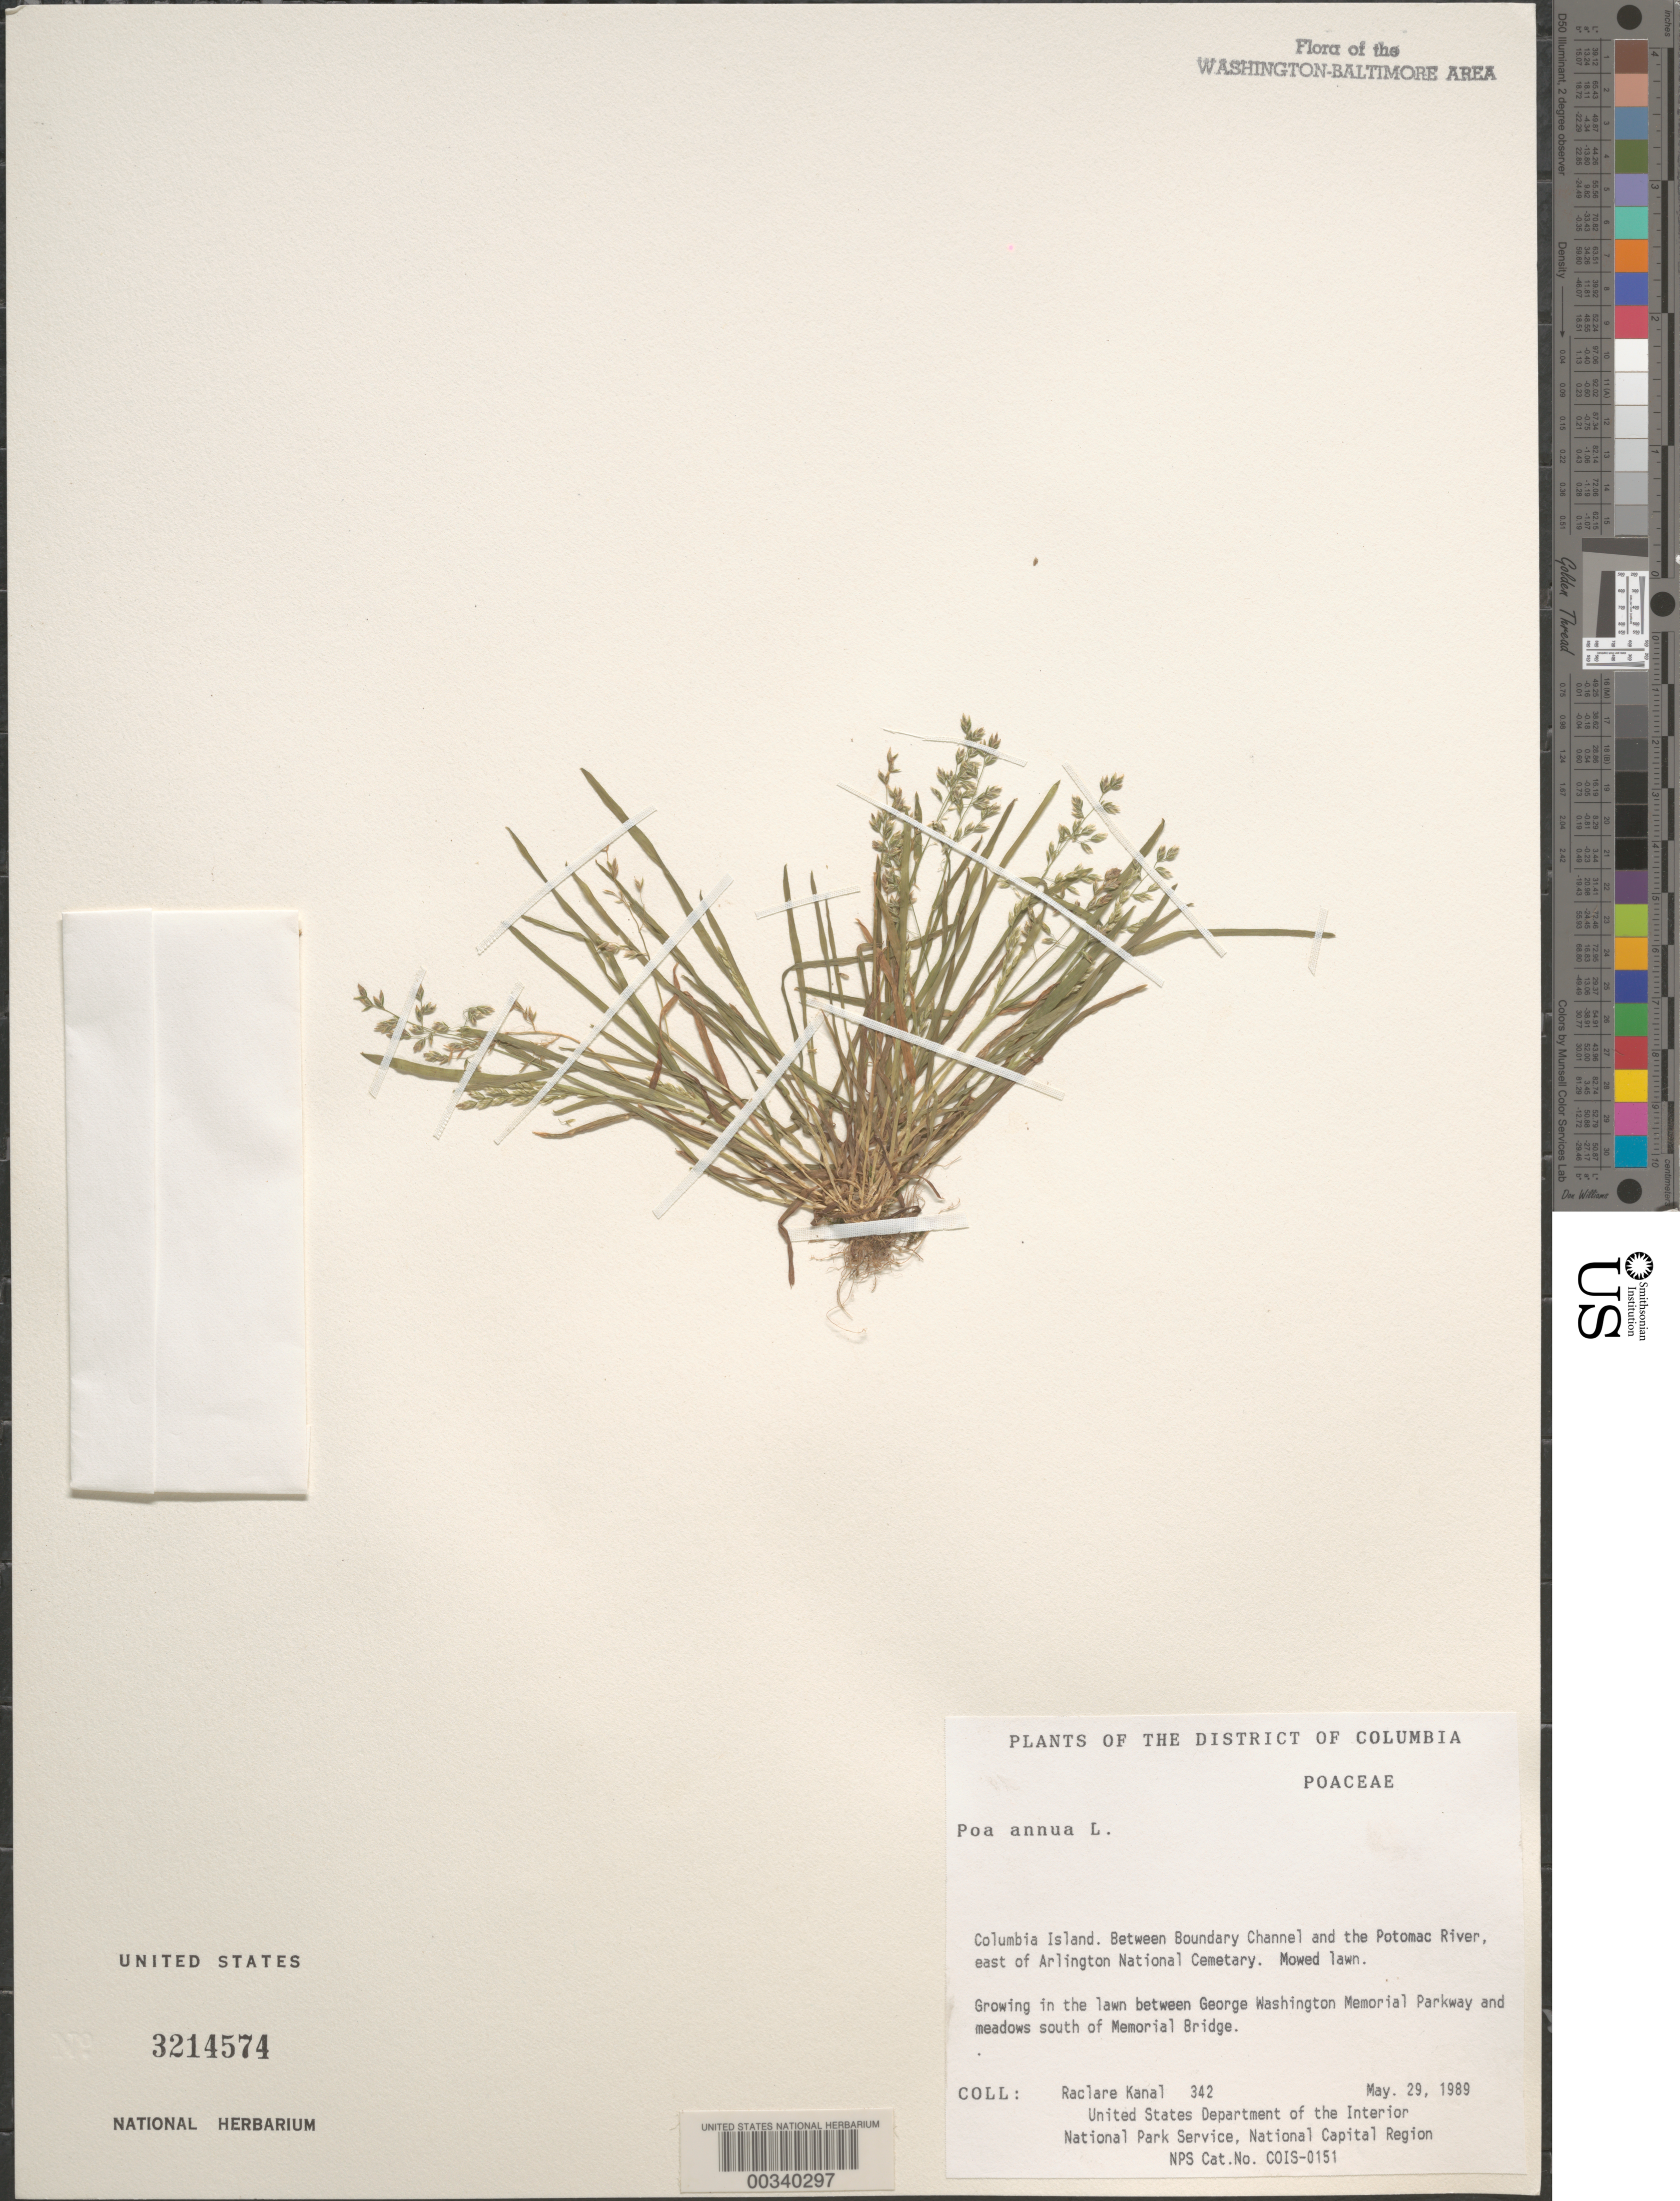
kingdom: Plantae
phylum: Tracheophyta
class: Liliopsida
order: Poales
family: Poaceae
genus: Poa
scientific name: Poa annua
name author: L.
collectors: R. Kanal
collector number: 342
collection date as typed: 29 May 1989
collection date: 1989-05-29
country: United States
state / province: District of Columbia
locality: Columbia Island, between Boundary Channel and Potomac River, E of Arlington National Cemetery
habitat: Edge of lawn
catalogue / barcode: US 3214574